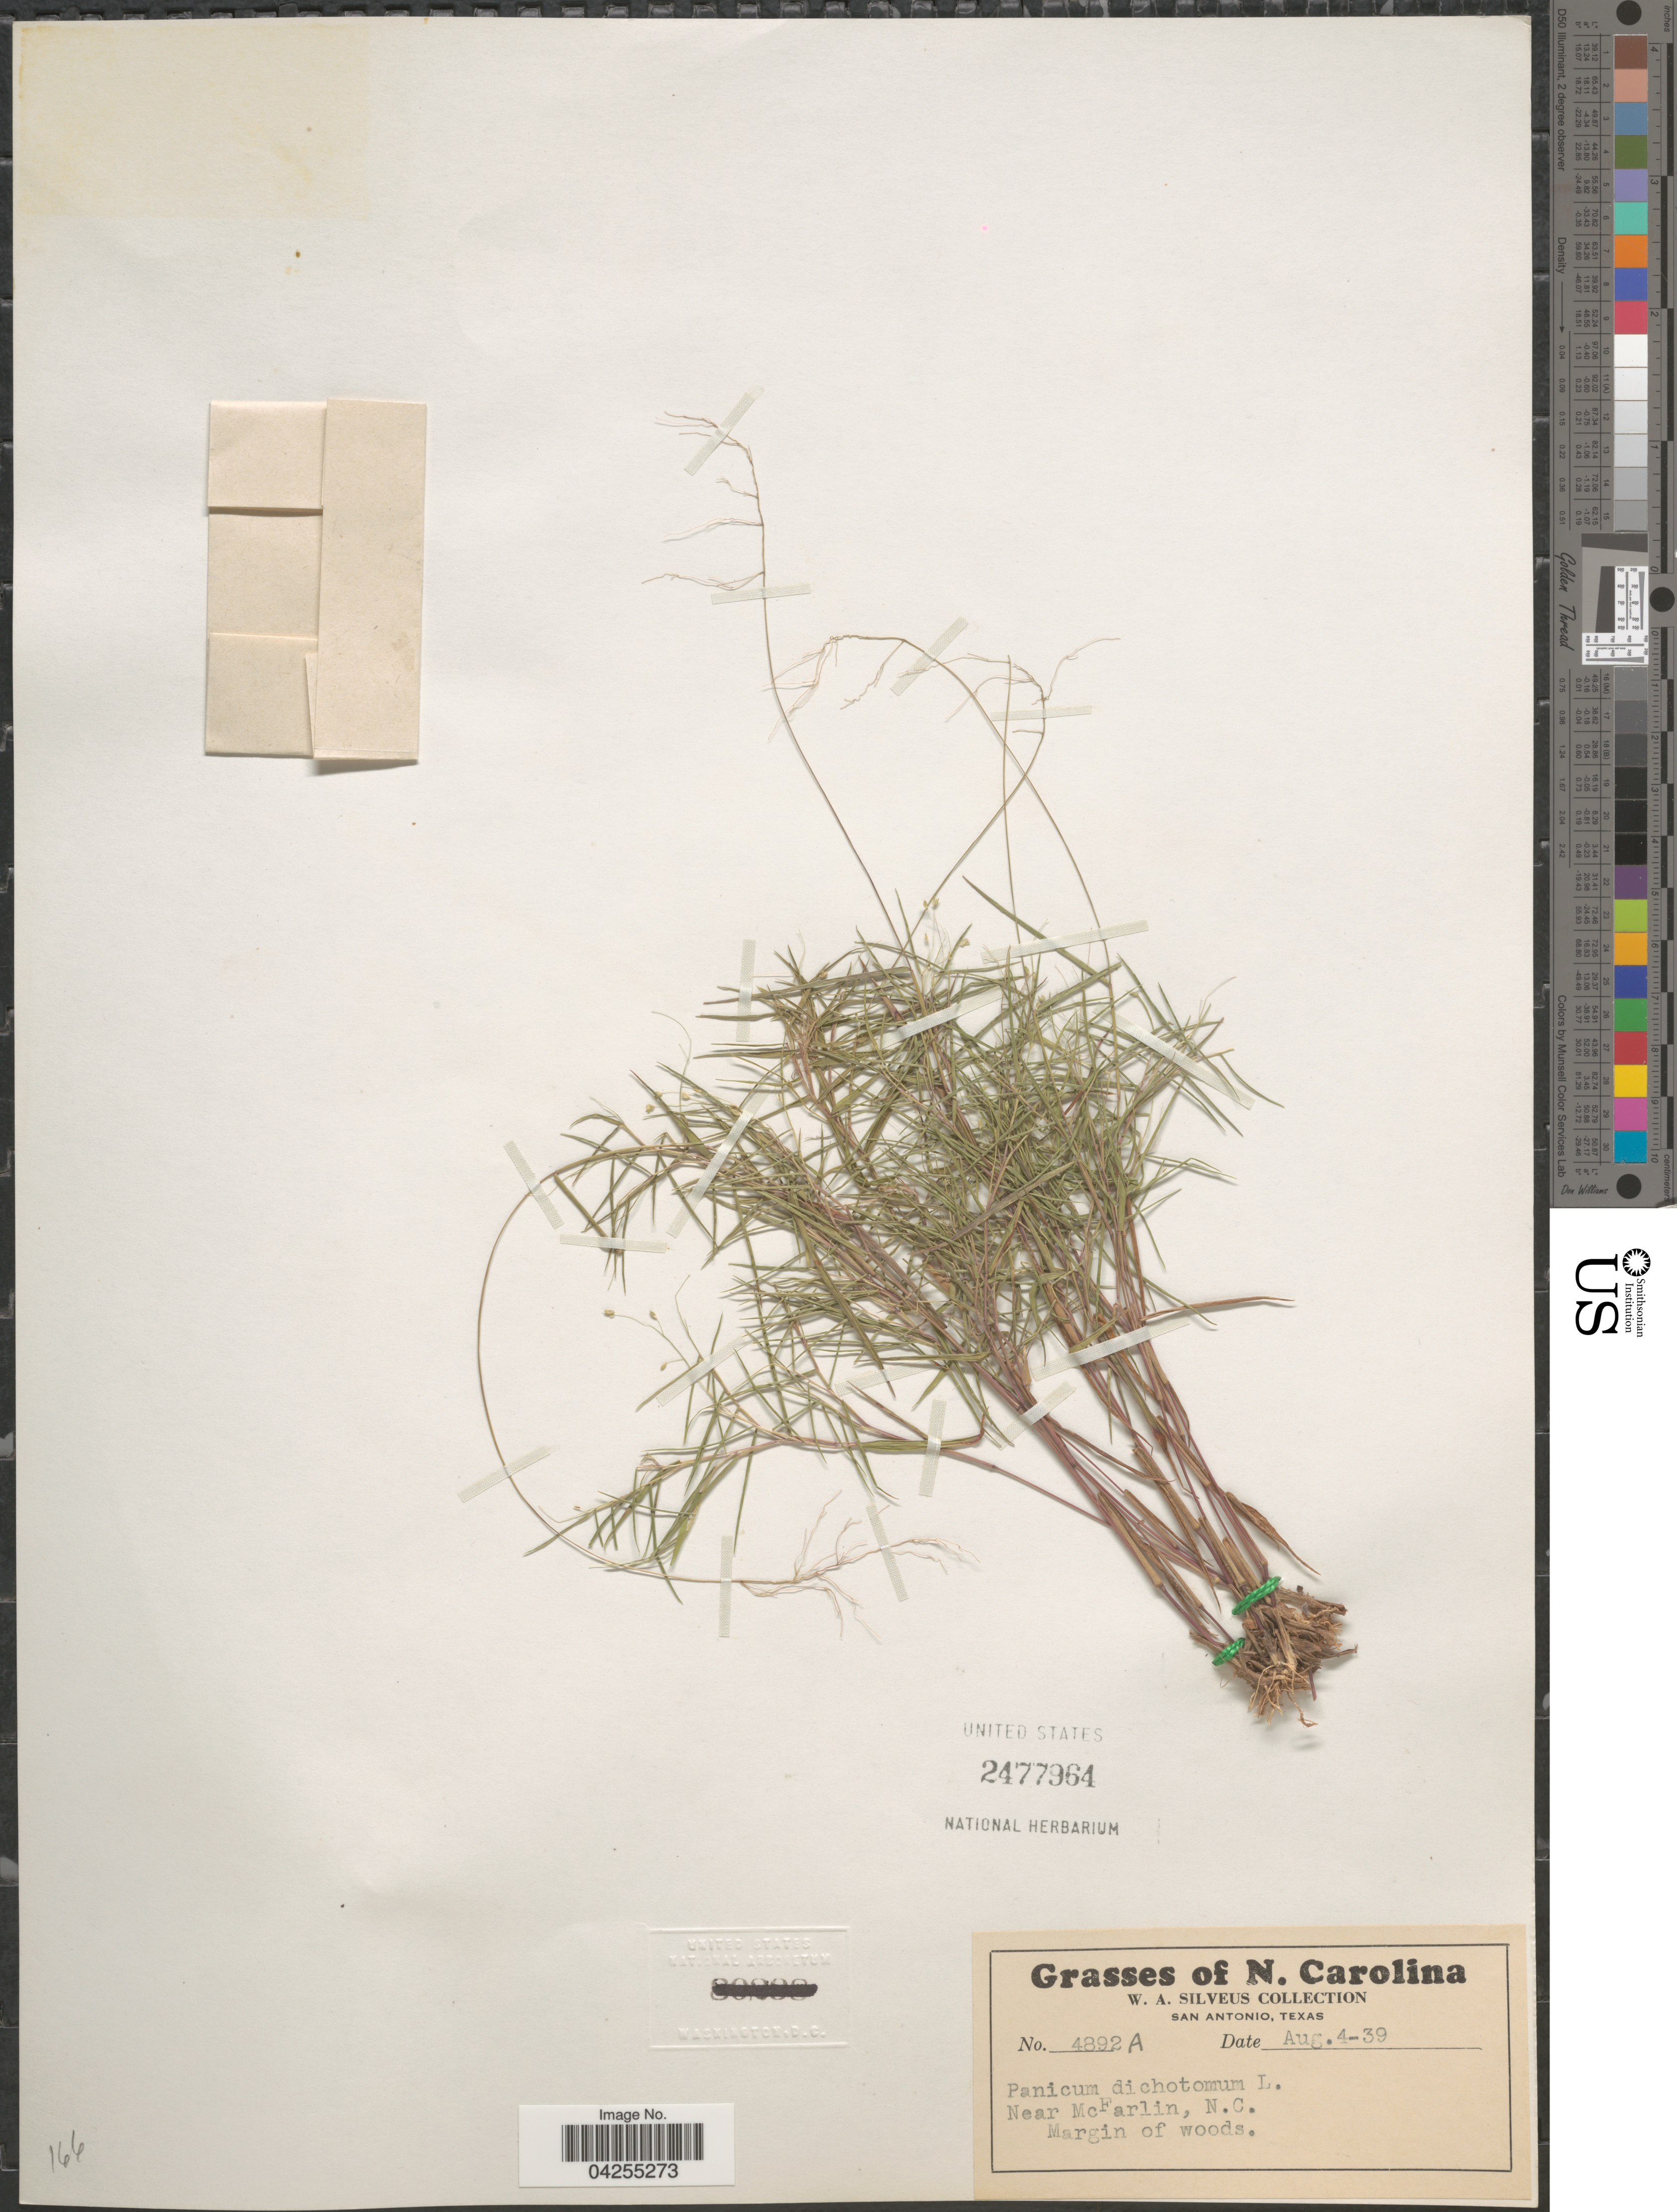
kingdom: Plantae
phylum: Tracheophyta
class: Liliopsida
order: Poales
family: Poaceae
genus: Dichanthelium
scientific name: Dichanthelium dichotomum var. dichotomum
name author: (L.) Gould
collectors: W. Silveus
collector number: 4892A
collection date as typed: Transcribed d/m/y: 4/8/39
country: United States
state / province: North Carolina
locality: Near McFarlin.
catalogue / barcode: US 2477964